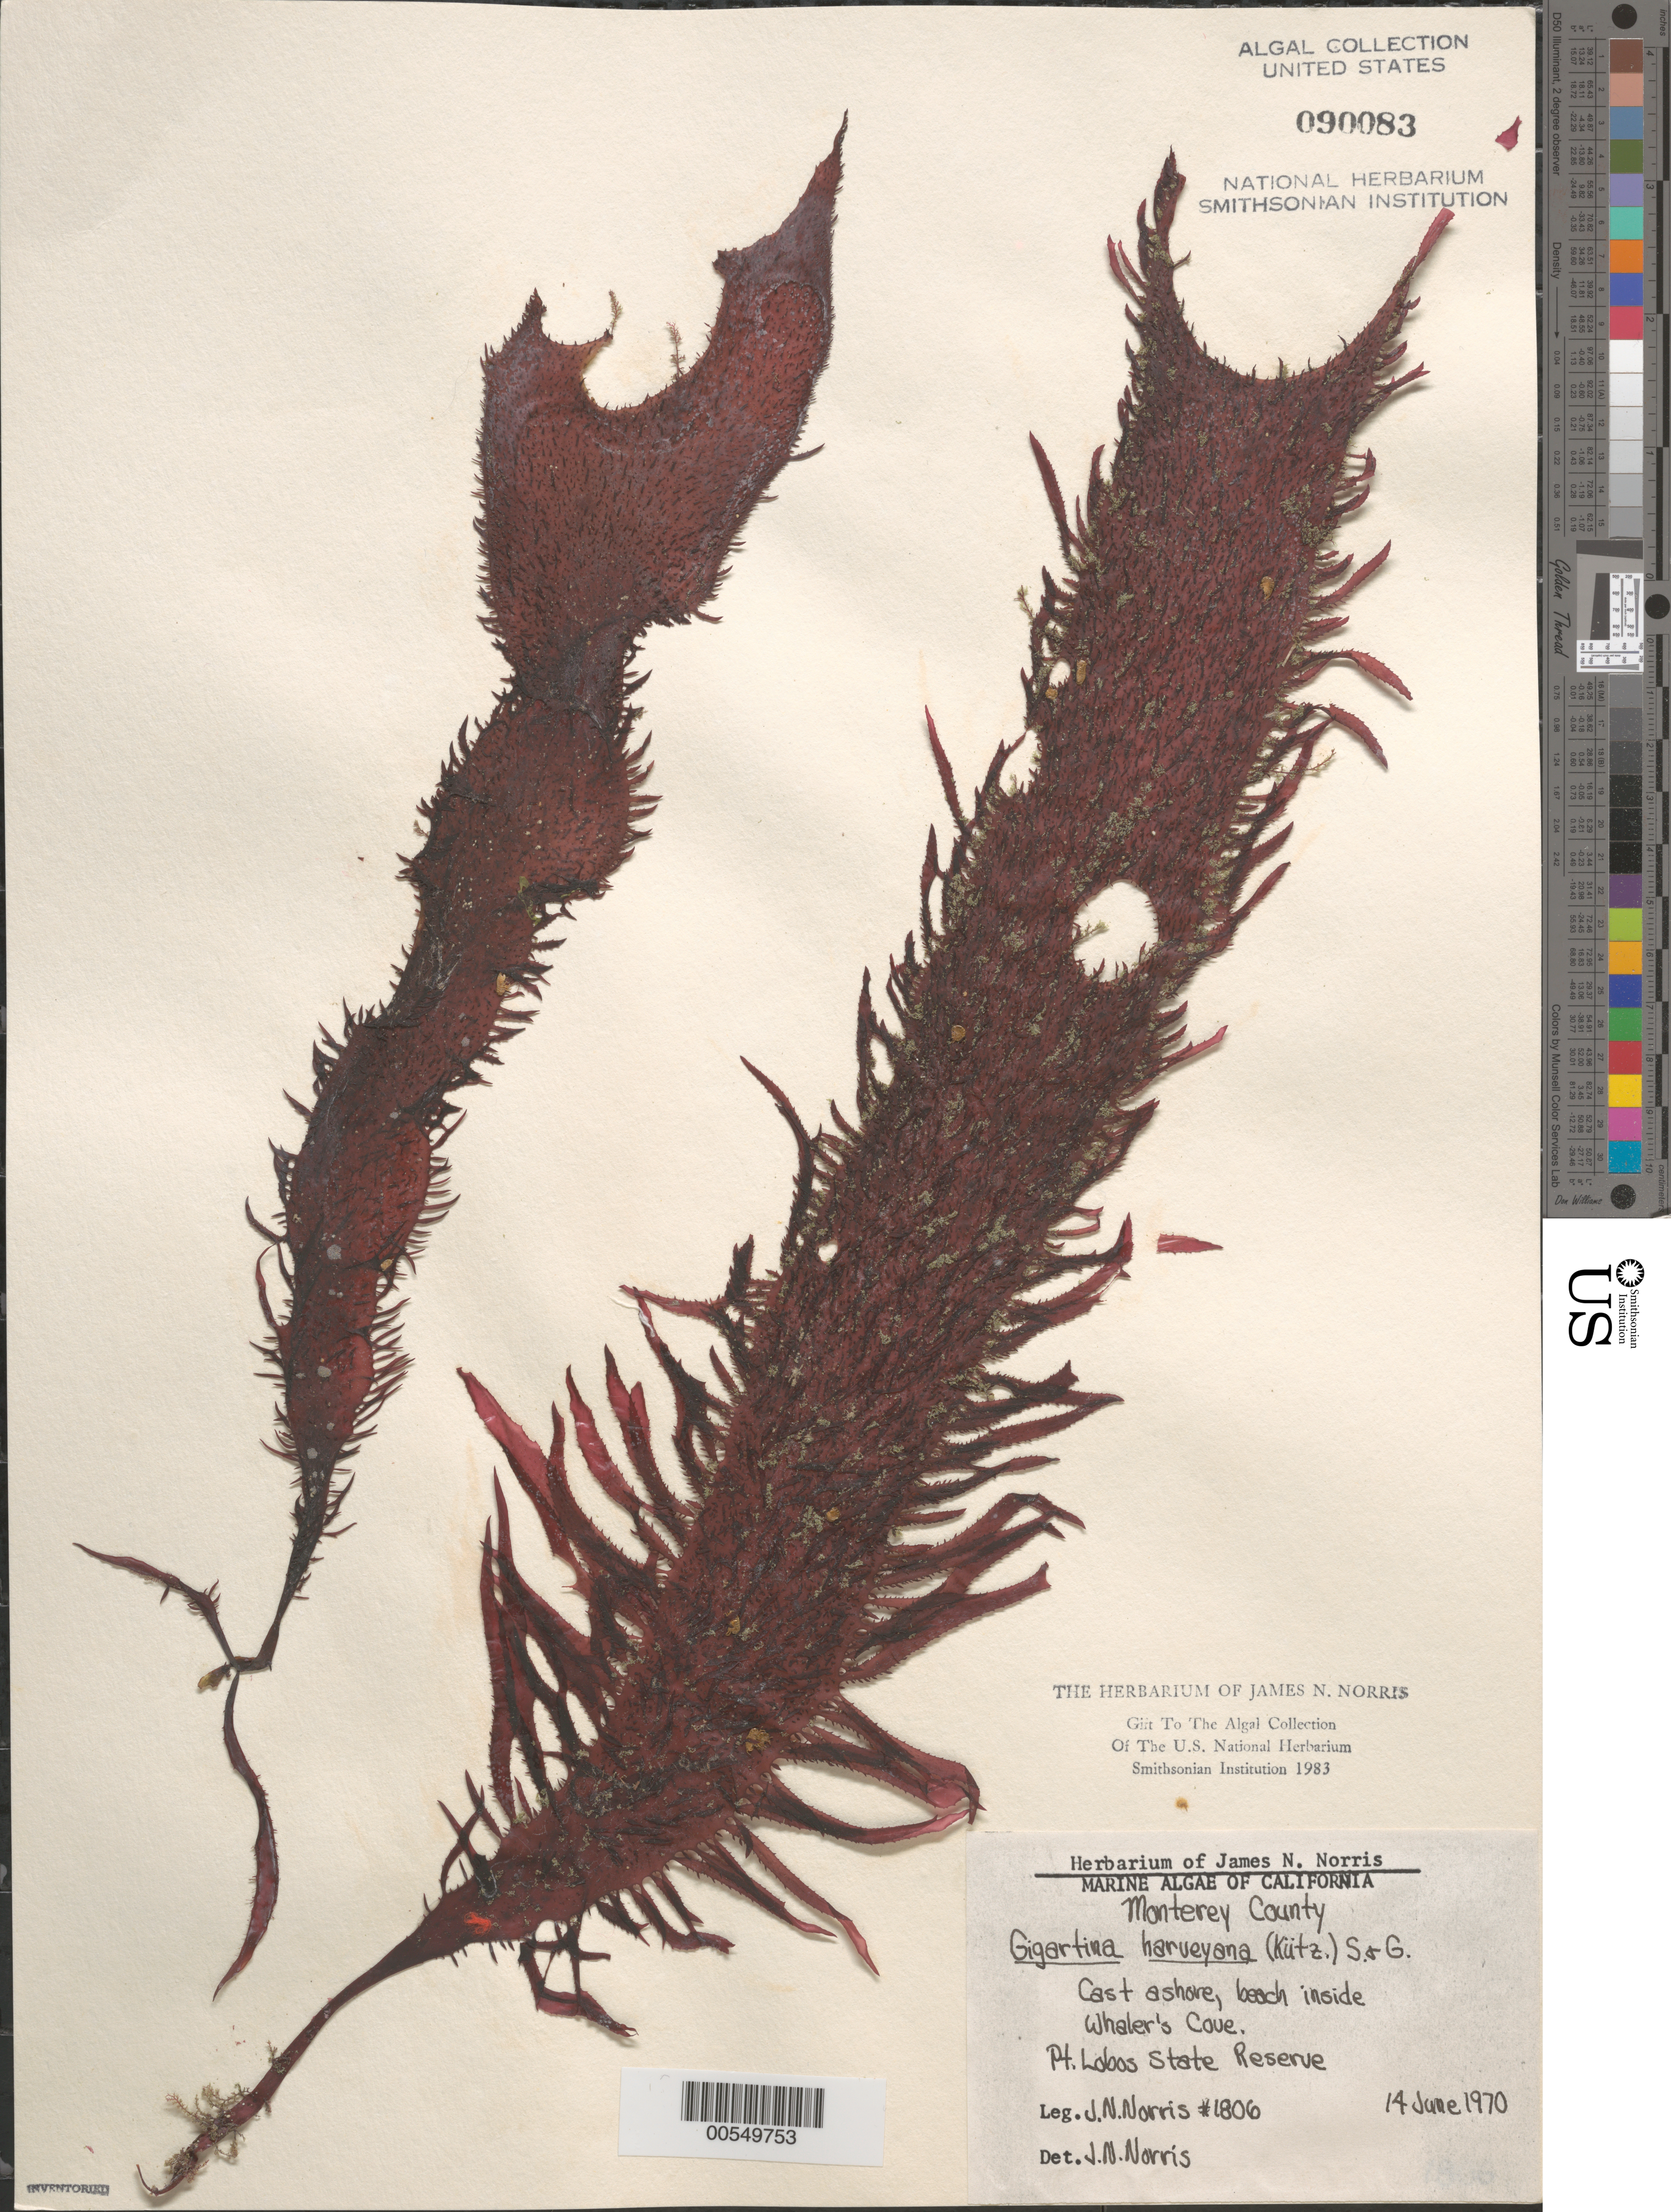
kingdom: Plantae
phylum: Rhodophyta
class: Florideophyceae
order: Gigartinales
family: Gigartinaceae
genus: Chondracanthus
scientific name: Chondracanthus harveyanus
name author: (Kütz.) Guiry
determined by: Algae name updating Project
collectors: J. N. Norris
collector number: JN-1806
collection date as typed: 14 Jun 1970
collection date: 1970-06-14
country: United States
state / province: California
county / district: Monterey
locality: Whaler's Cove, Point Lobos State Reserve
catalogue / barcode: US 90083